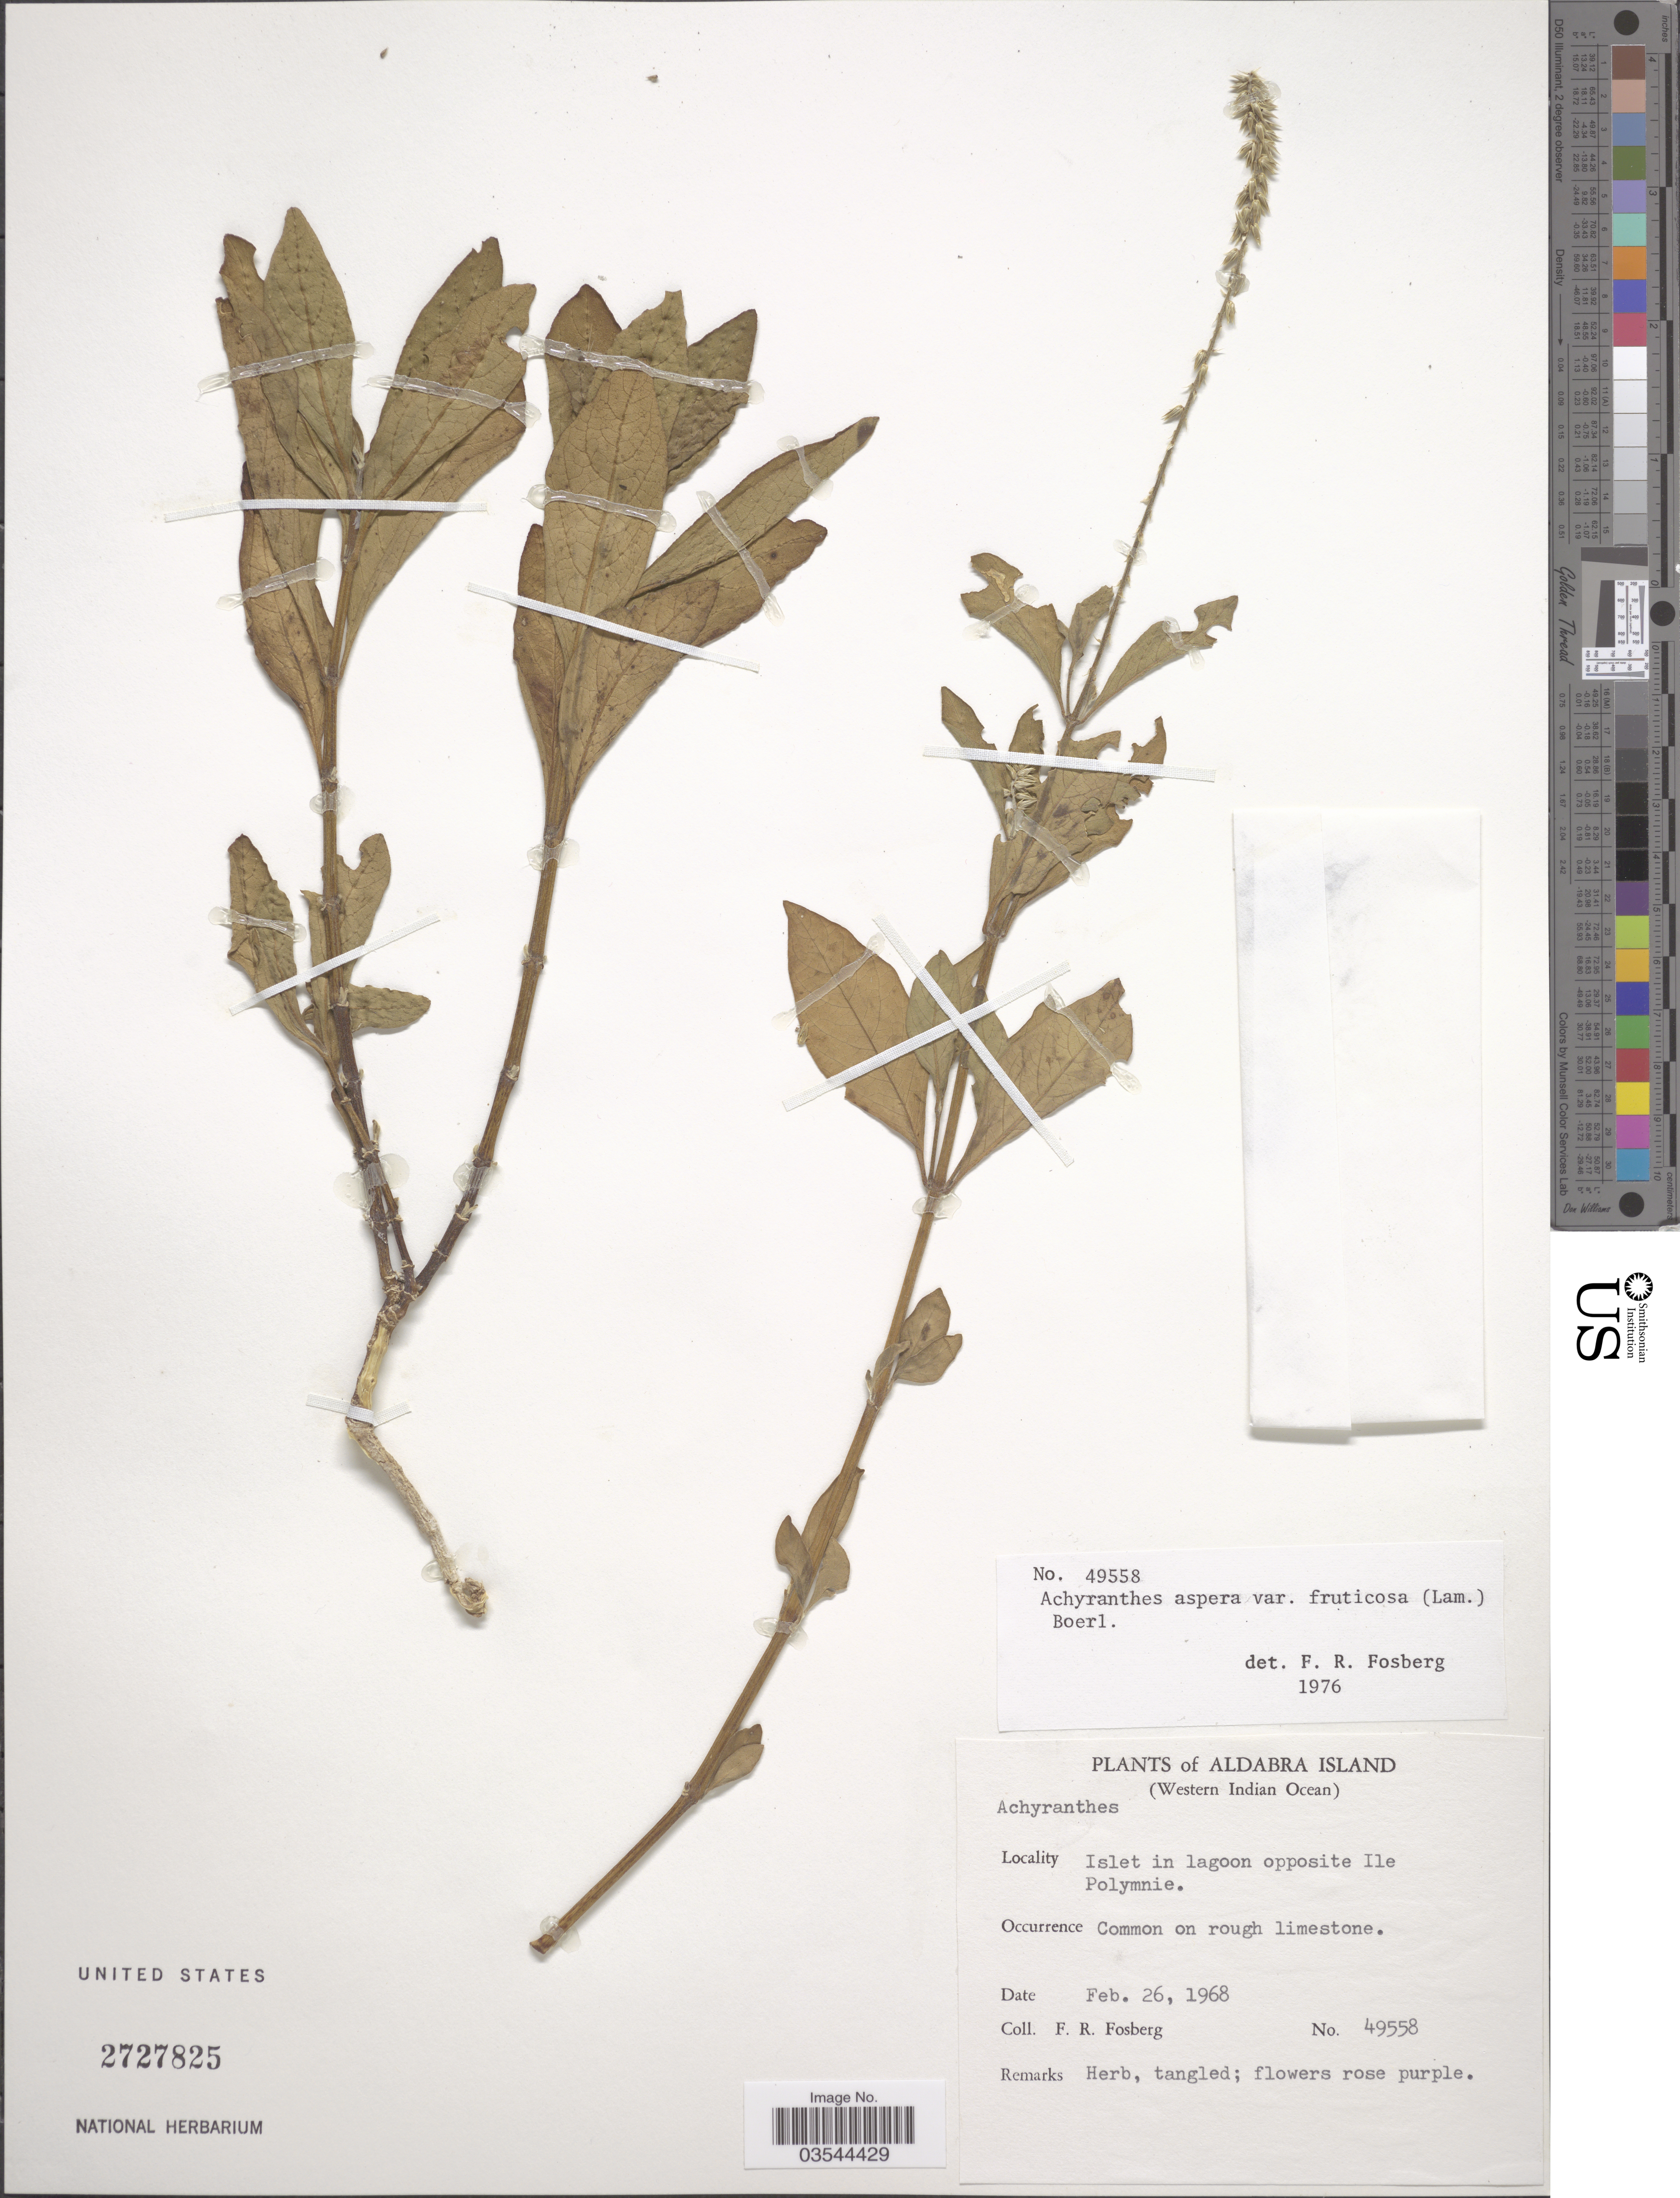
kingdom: Plantae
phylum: Tracheophyta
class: Magnoliopsida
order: Caryophyllales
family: Amaranthaceae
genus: Achyranthes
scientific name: Achyranthes aspera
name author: L.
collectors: F. R. Fosberg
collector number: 49558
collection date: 1968-02-26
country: Seychelles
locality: Aldabra Island (Western Indian Ocean). Islet in lagoon opposite Ile Polymnie.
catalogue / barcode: US 2727825